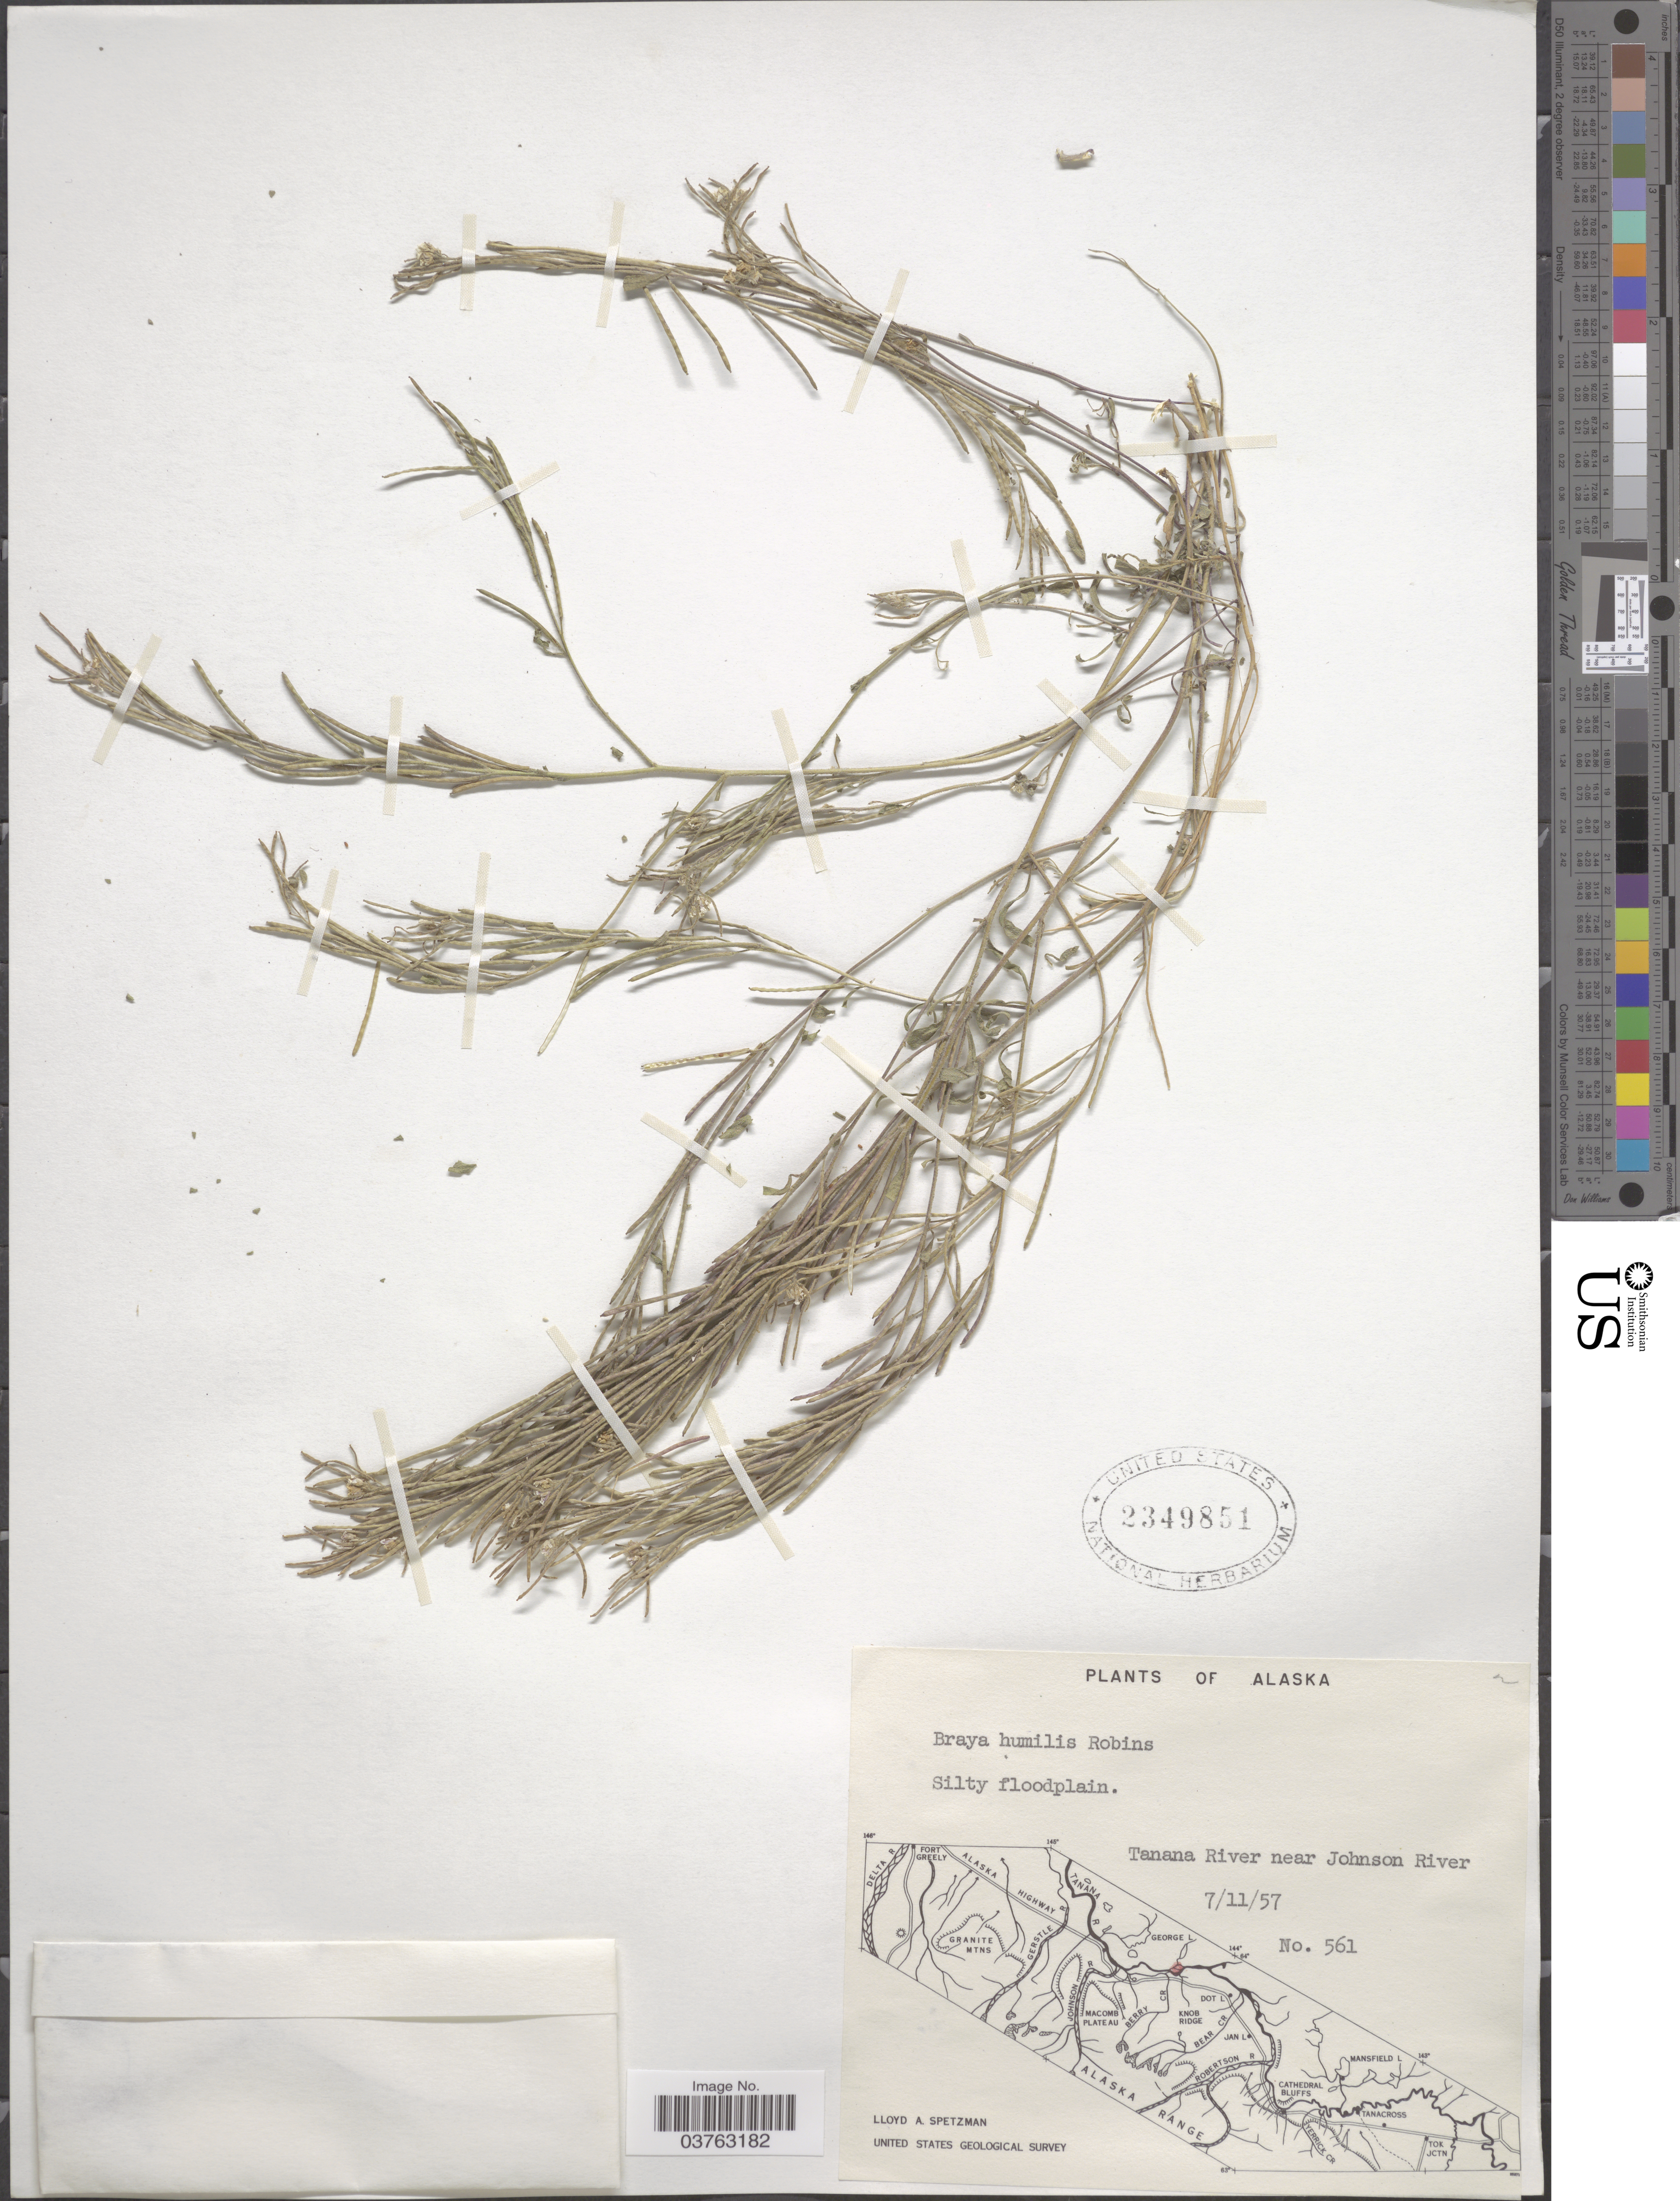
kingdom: Plantae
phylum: Tracheophyta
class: Magnoliopsida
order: Brassicales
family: Brassicaceae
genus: Neotorularia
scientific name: Neotorularia humilis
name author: (C.A. Mey.) Hedge & J. Léonard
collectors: L. Spetzman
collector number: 561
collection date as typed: Transcribed d/m/y: 11/7/57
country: United States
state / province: Alaska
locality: Silty floodplain. Tanana River near Johnson River.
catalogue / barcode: US 2349851